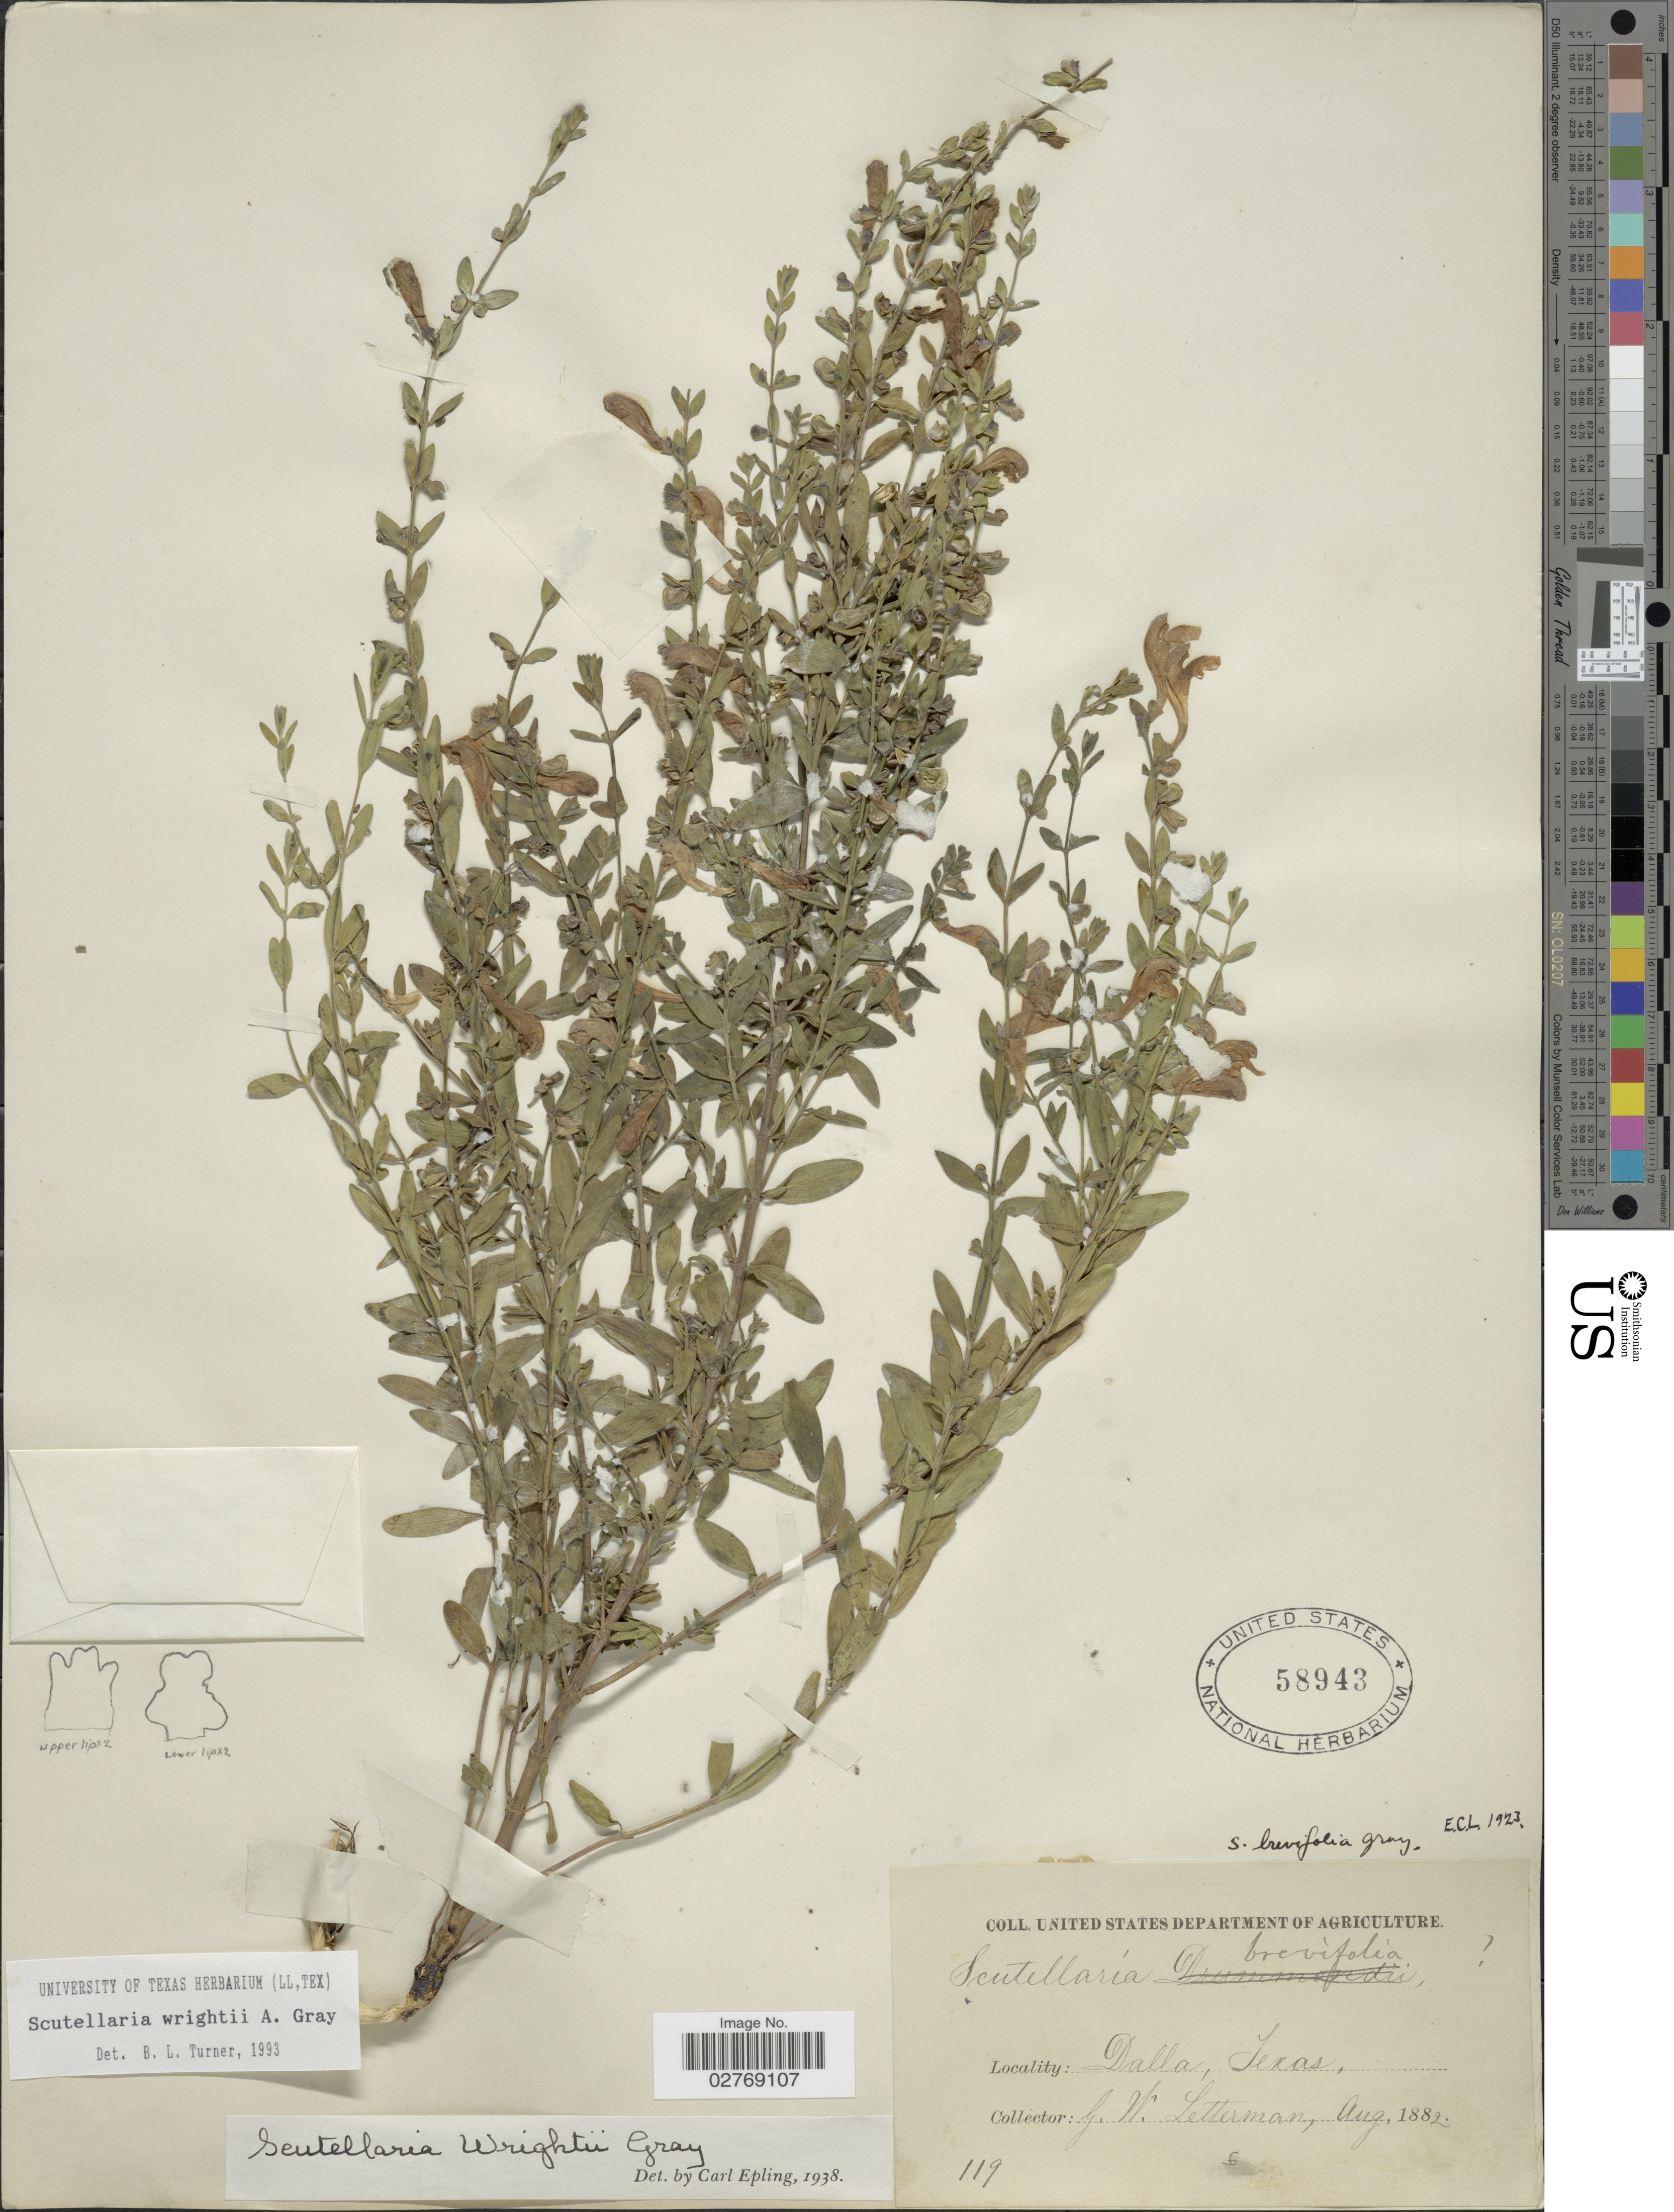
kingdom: Plantae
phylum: Tracheophyta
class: Magnoliopsida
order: Lamiales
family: Lamiaceae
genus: Scutellaria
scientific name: Scutellaria wrightii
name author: A. Gray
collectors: G. W. Letterman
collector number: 119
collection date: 1882-08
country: United States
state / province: Texas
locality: Dalla.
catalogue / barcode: US 58943